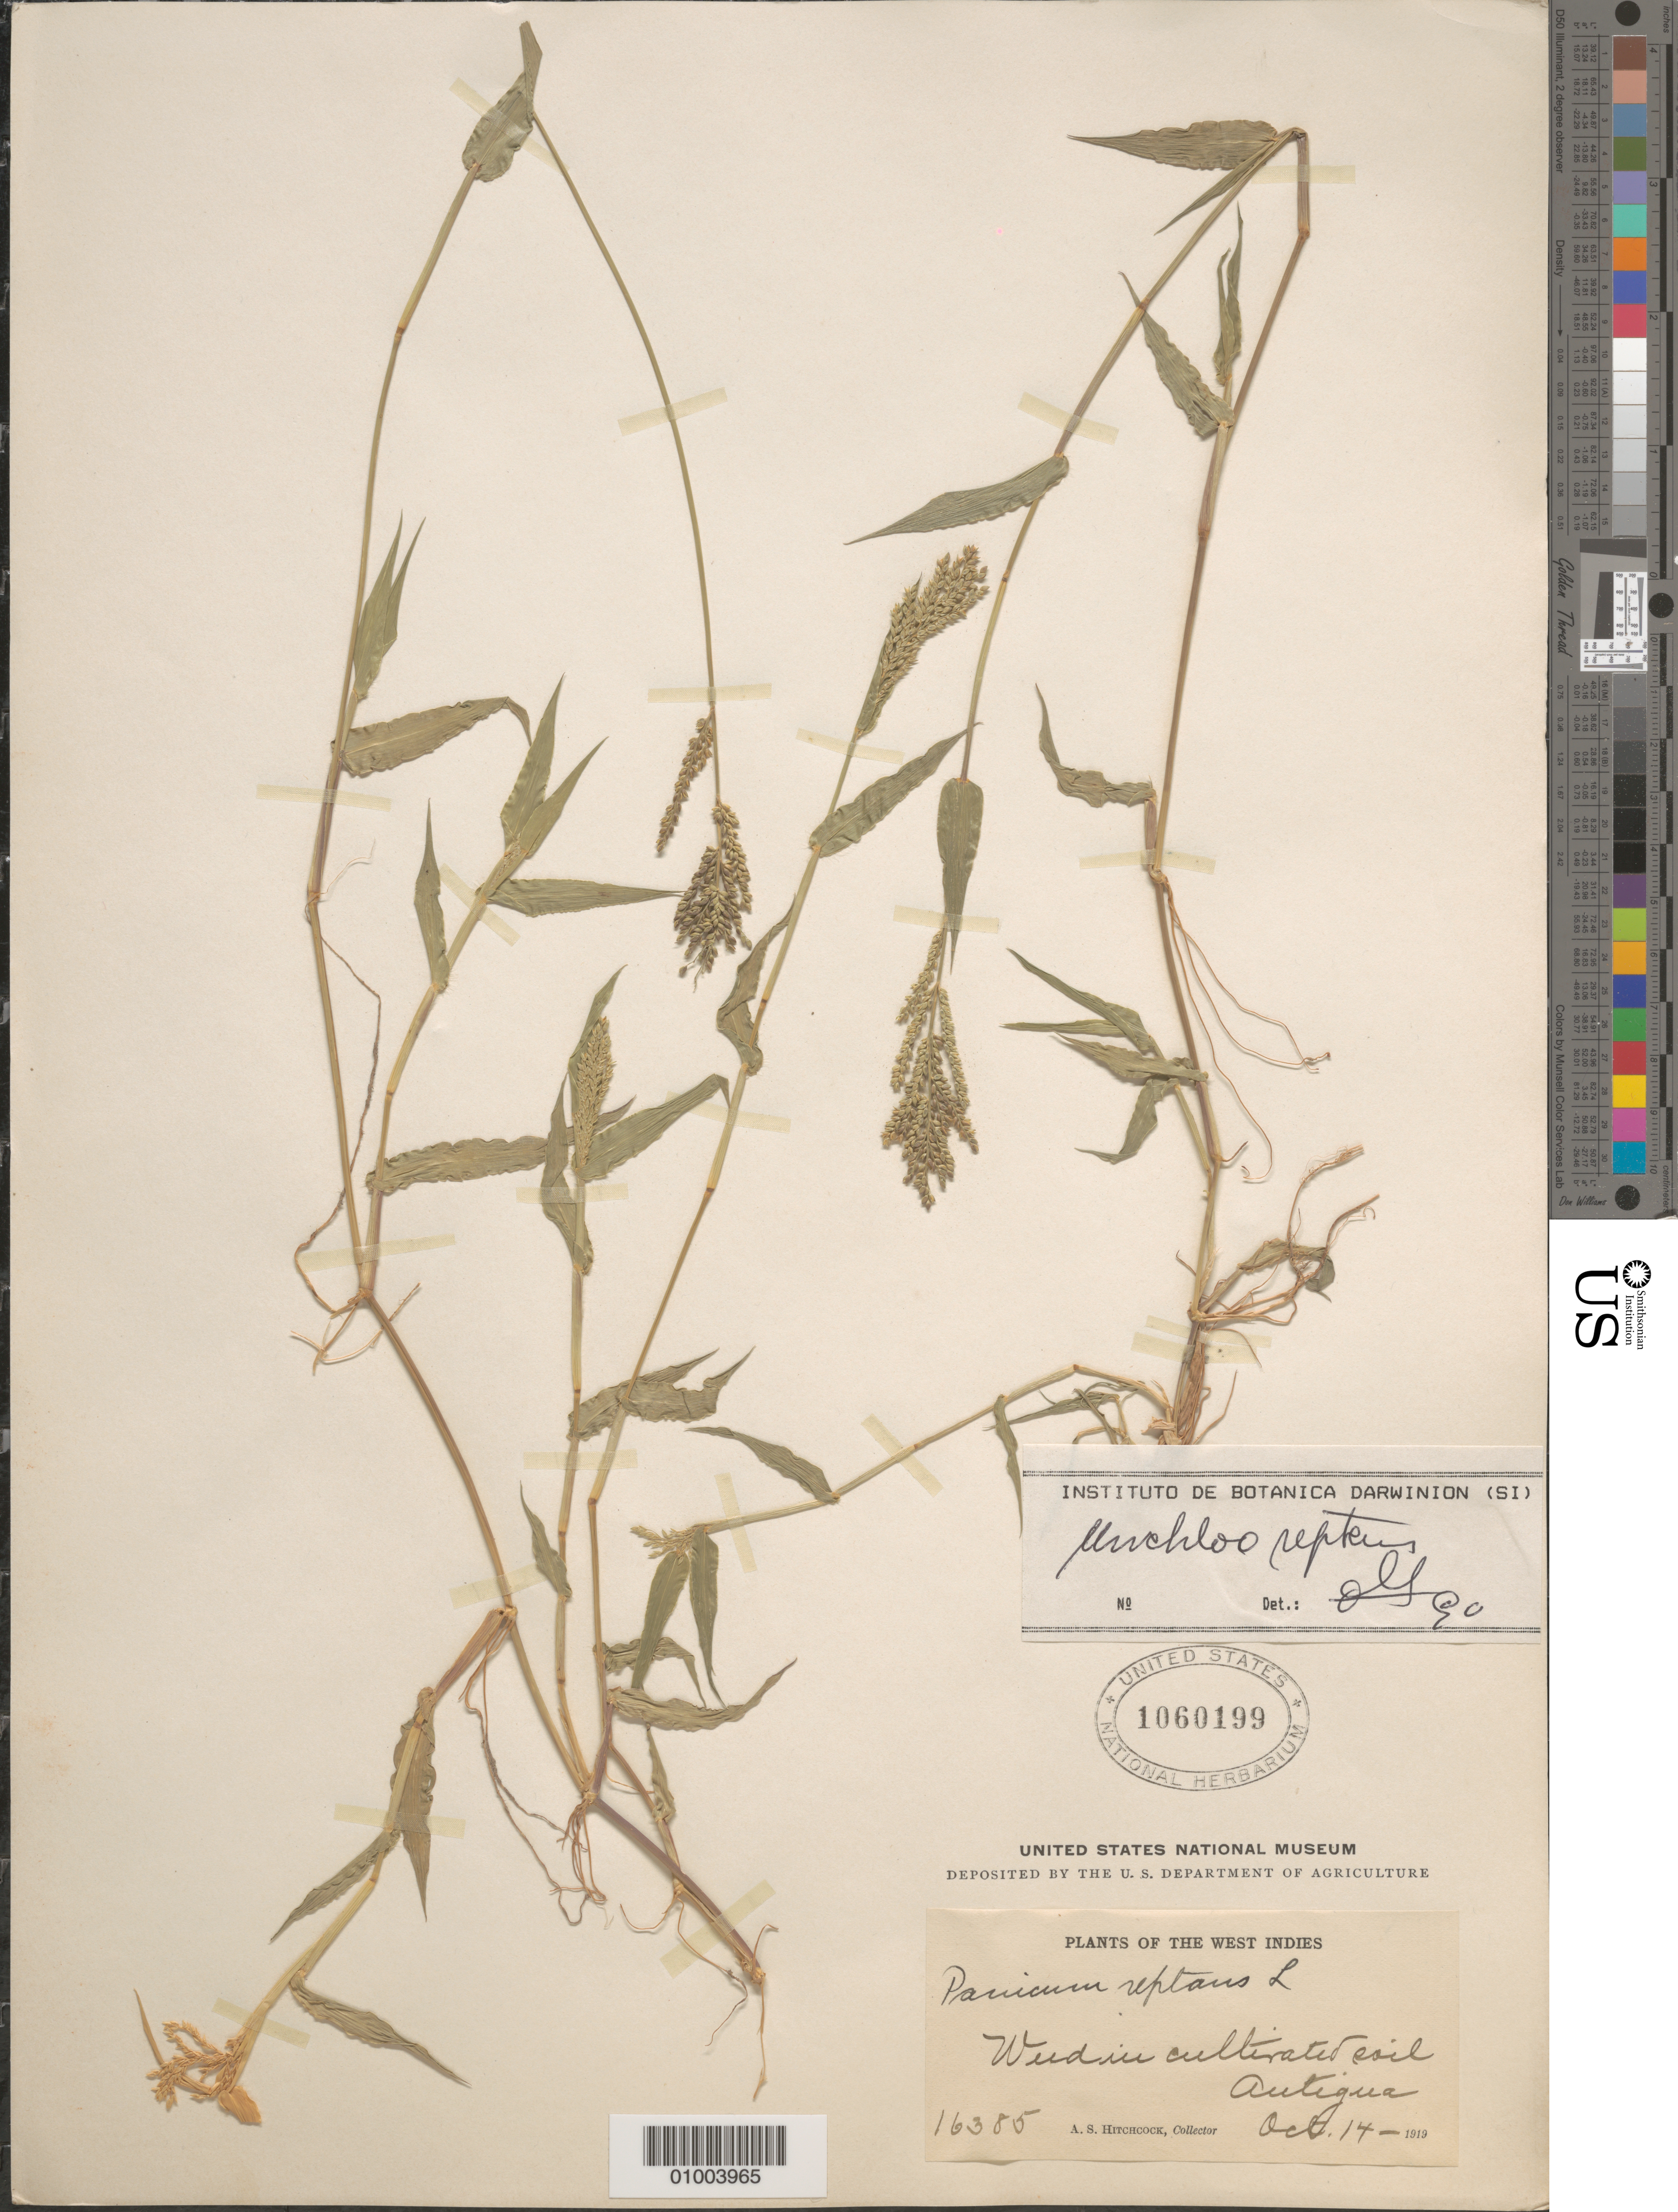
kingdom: Plantae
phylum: Tracheophyta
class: Liliopsida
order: Poales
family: Poaceae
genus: Urochloa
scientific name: Urochloa reptans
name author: (L.) Stapf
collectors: A. S. Hitchcock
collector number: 16385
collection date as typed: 14 Oct 1919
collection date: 1919-10-14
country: Antigua and Barbuda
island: Leeward Is.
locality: Weed in cultivated soil.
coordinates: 0 N, 0 E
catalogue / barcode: US 1060199